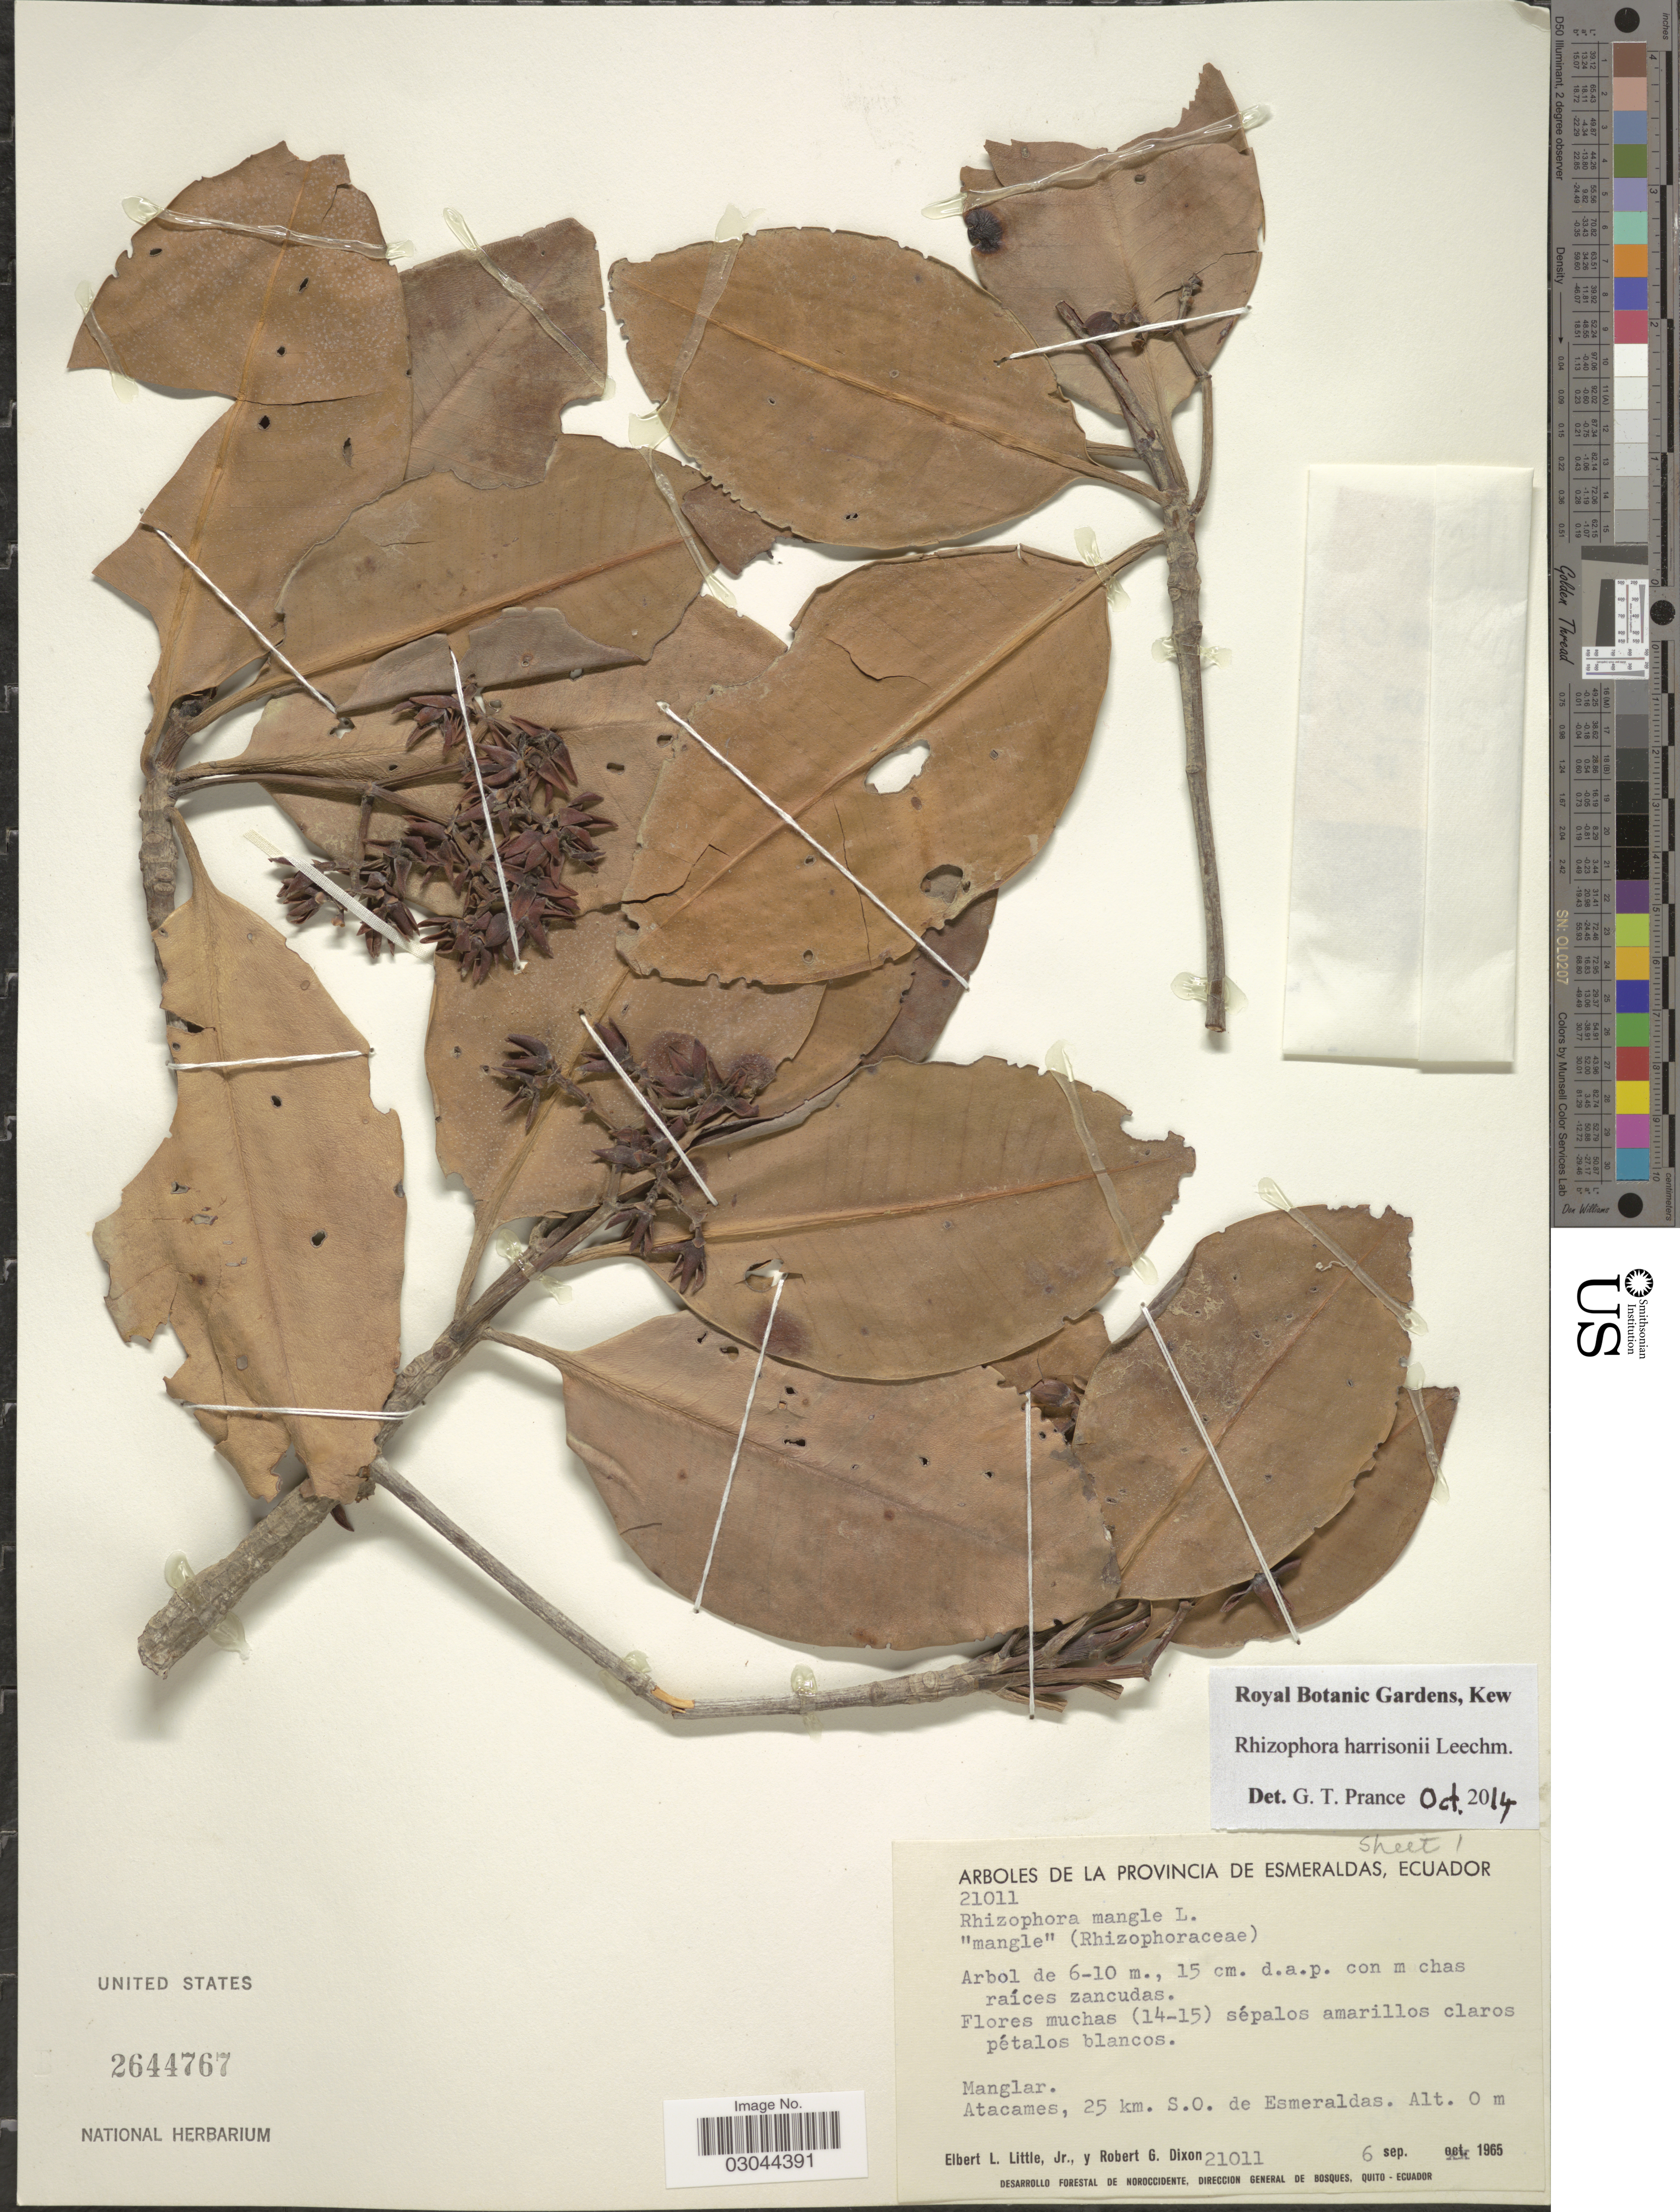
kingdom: Plantae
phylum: Tracheophyta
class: Magnoliopsida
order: Malpighiales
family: Rhizophoraceae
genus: Rhizophora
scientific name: Rhizophora harrisonii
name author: Leechm.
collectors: E. L. Little & R. G. Dixon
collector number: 21011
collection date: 1965-10-06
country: Ecuador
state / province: Esmeraldas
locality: Provincia de Esmeraldas. Manglar. Atacames, 25 km. S. O. de Esmeraldas.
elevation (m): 0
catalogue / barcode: US 2644767